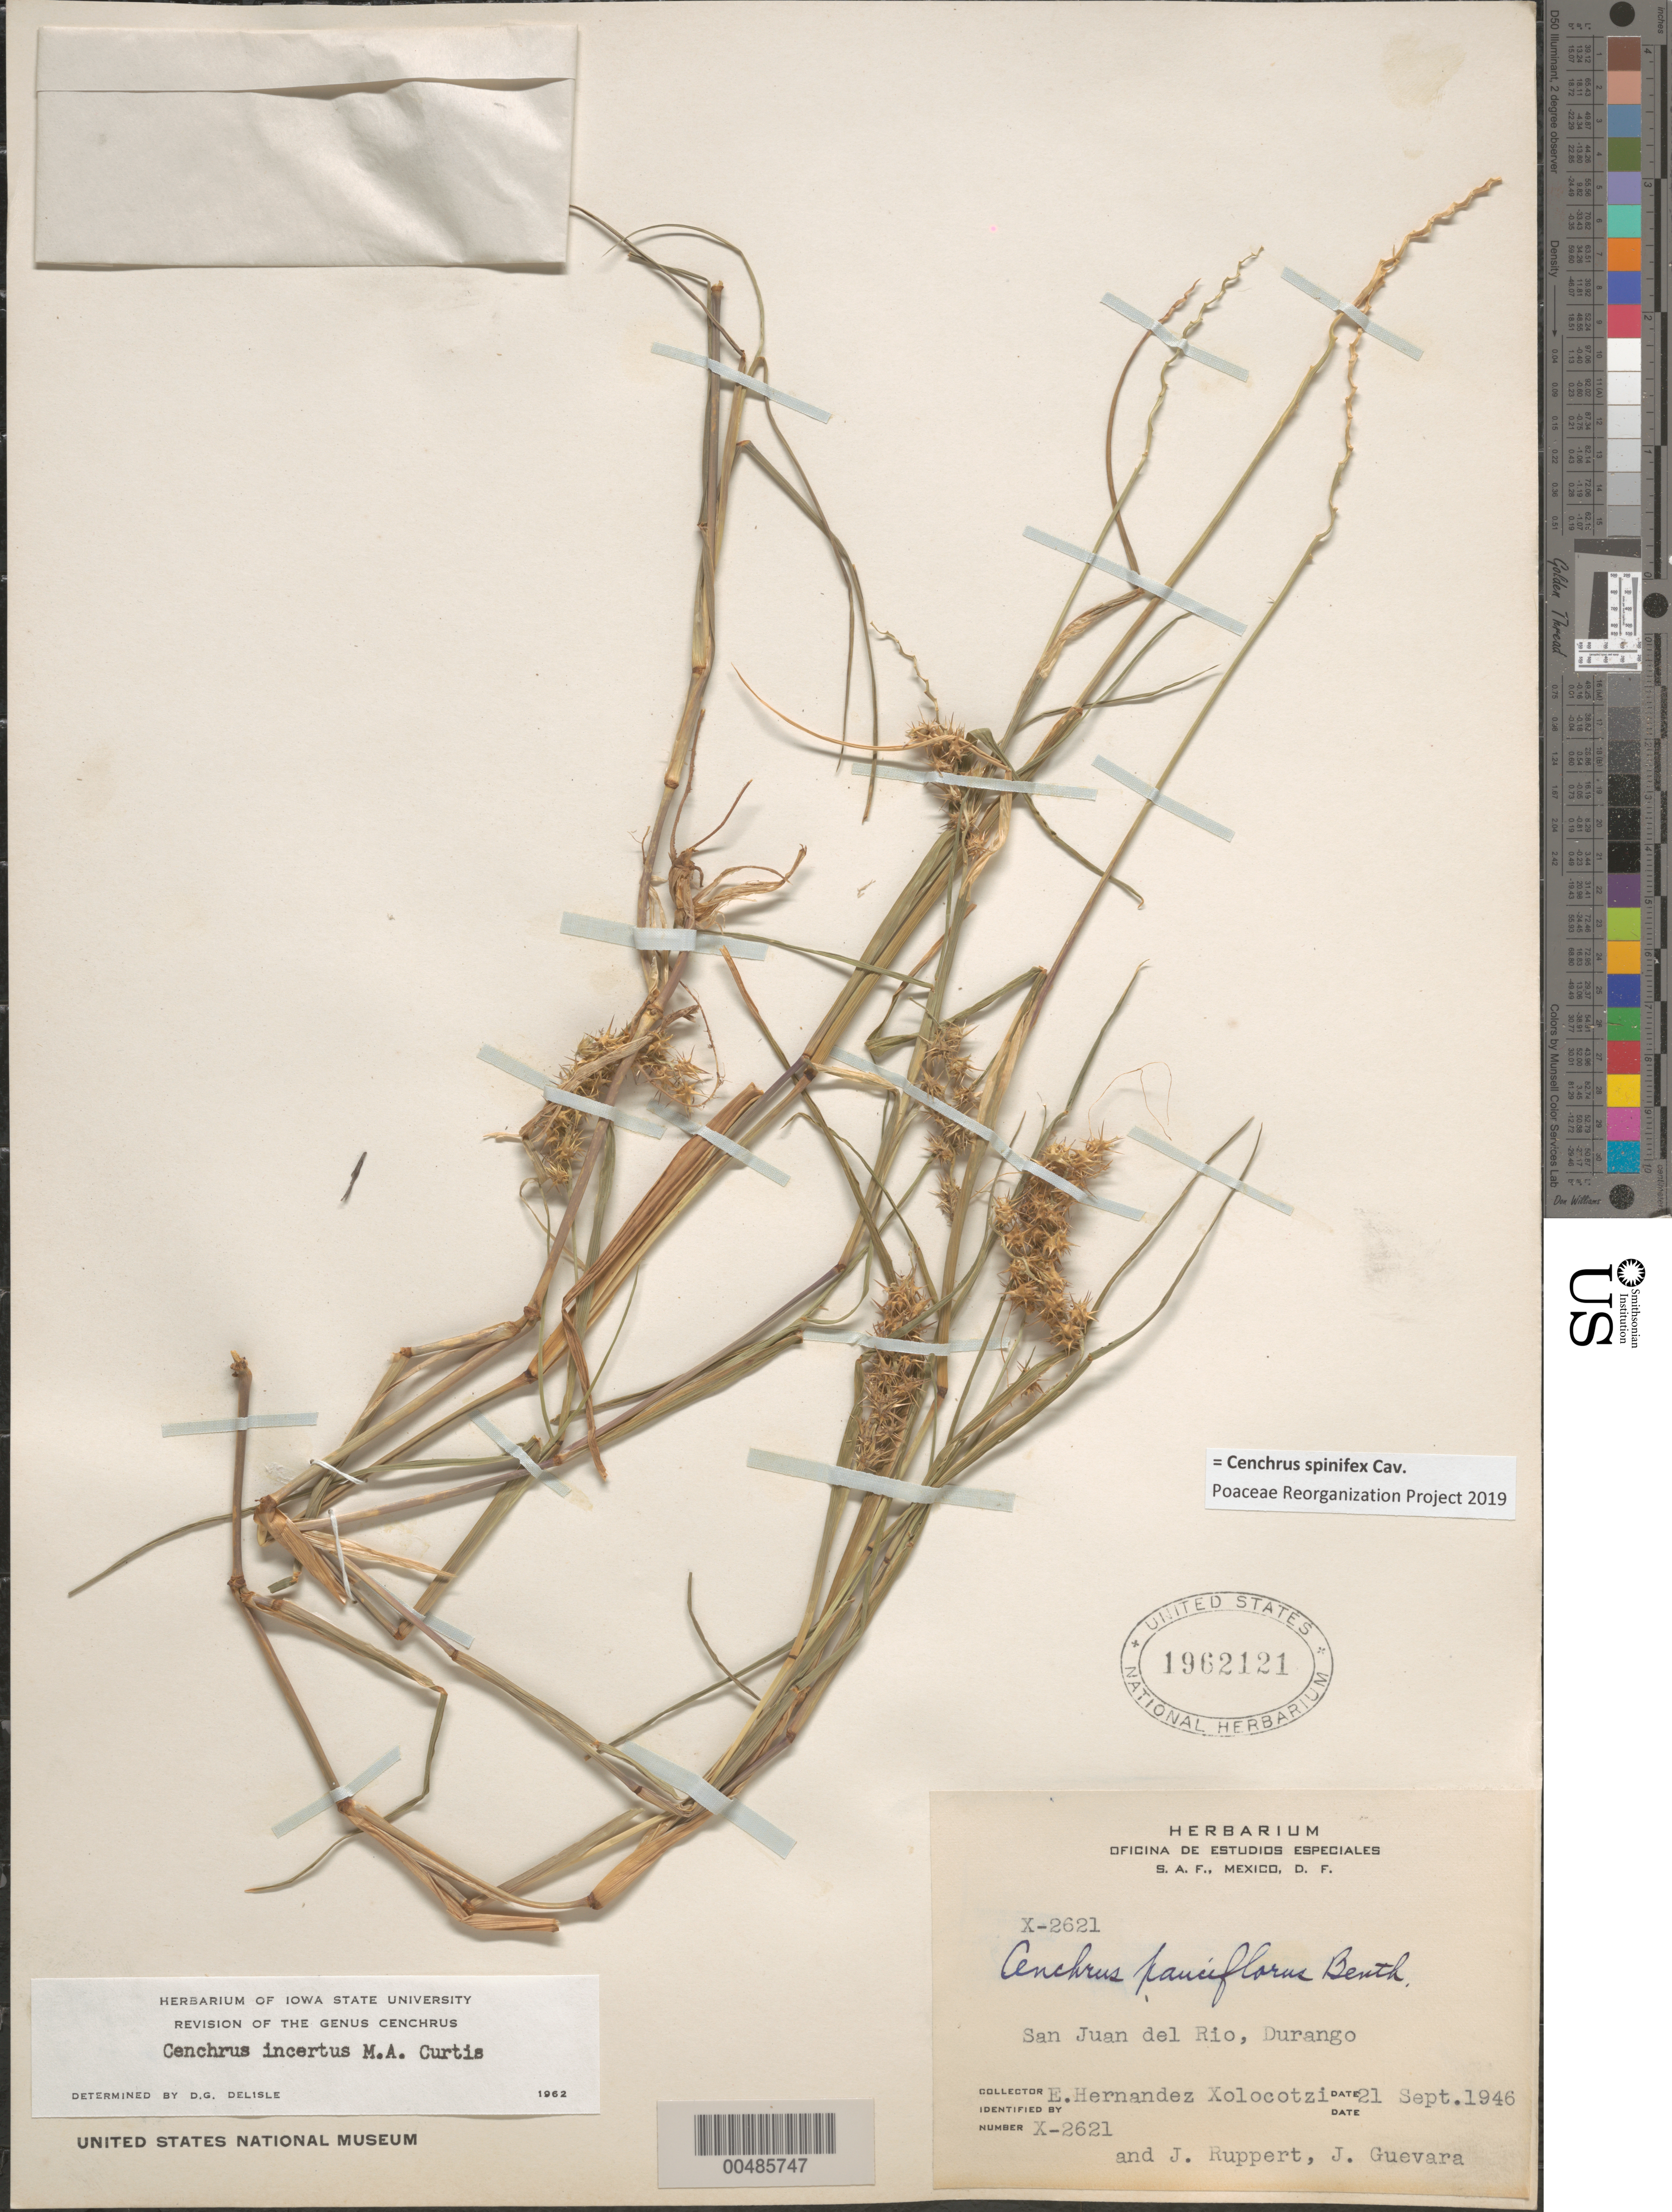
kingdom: Plantae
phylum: Tracheophyta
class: Liliopsida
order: Poales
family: Poaceae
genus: Cenchrus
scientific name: Cenchrus spinifex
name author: Cav.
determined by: Poaceae Reorganization Project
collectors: E. I. Hernández-X., J. Ruppert & J. Guevara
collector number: X-2621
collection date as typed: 21 Sep 1946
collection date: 1946-09-21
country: Mexico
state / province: Durango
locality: San Juan del Rio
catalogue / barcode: US 1962121